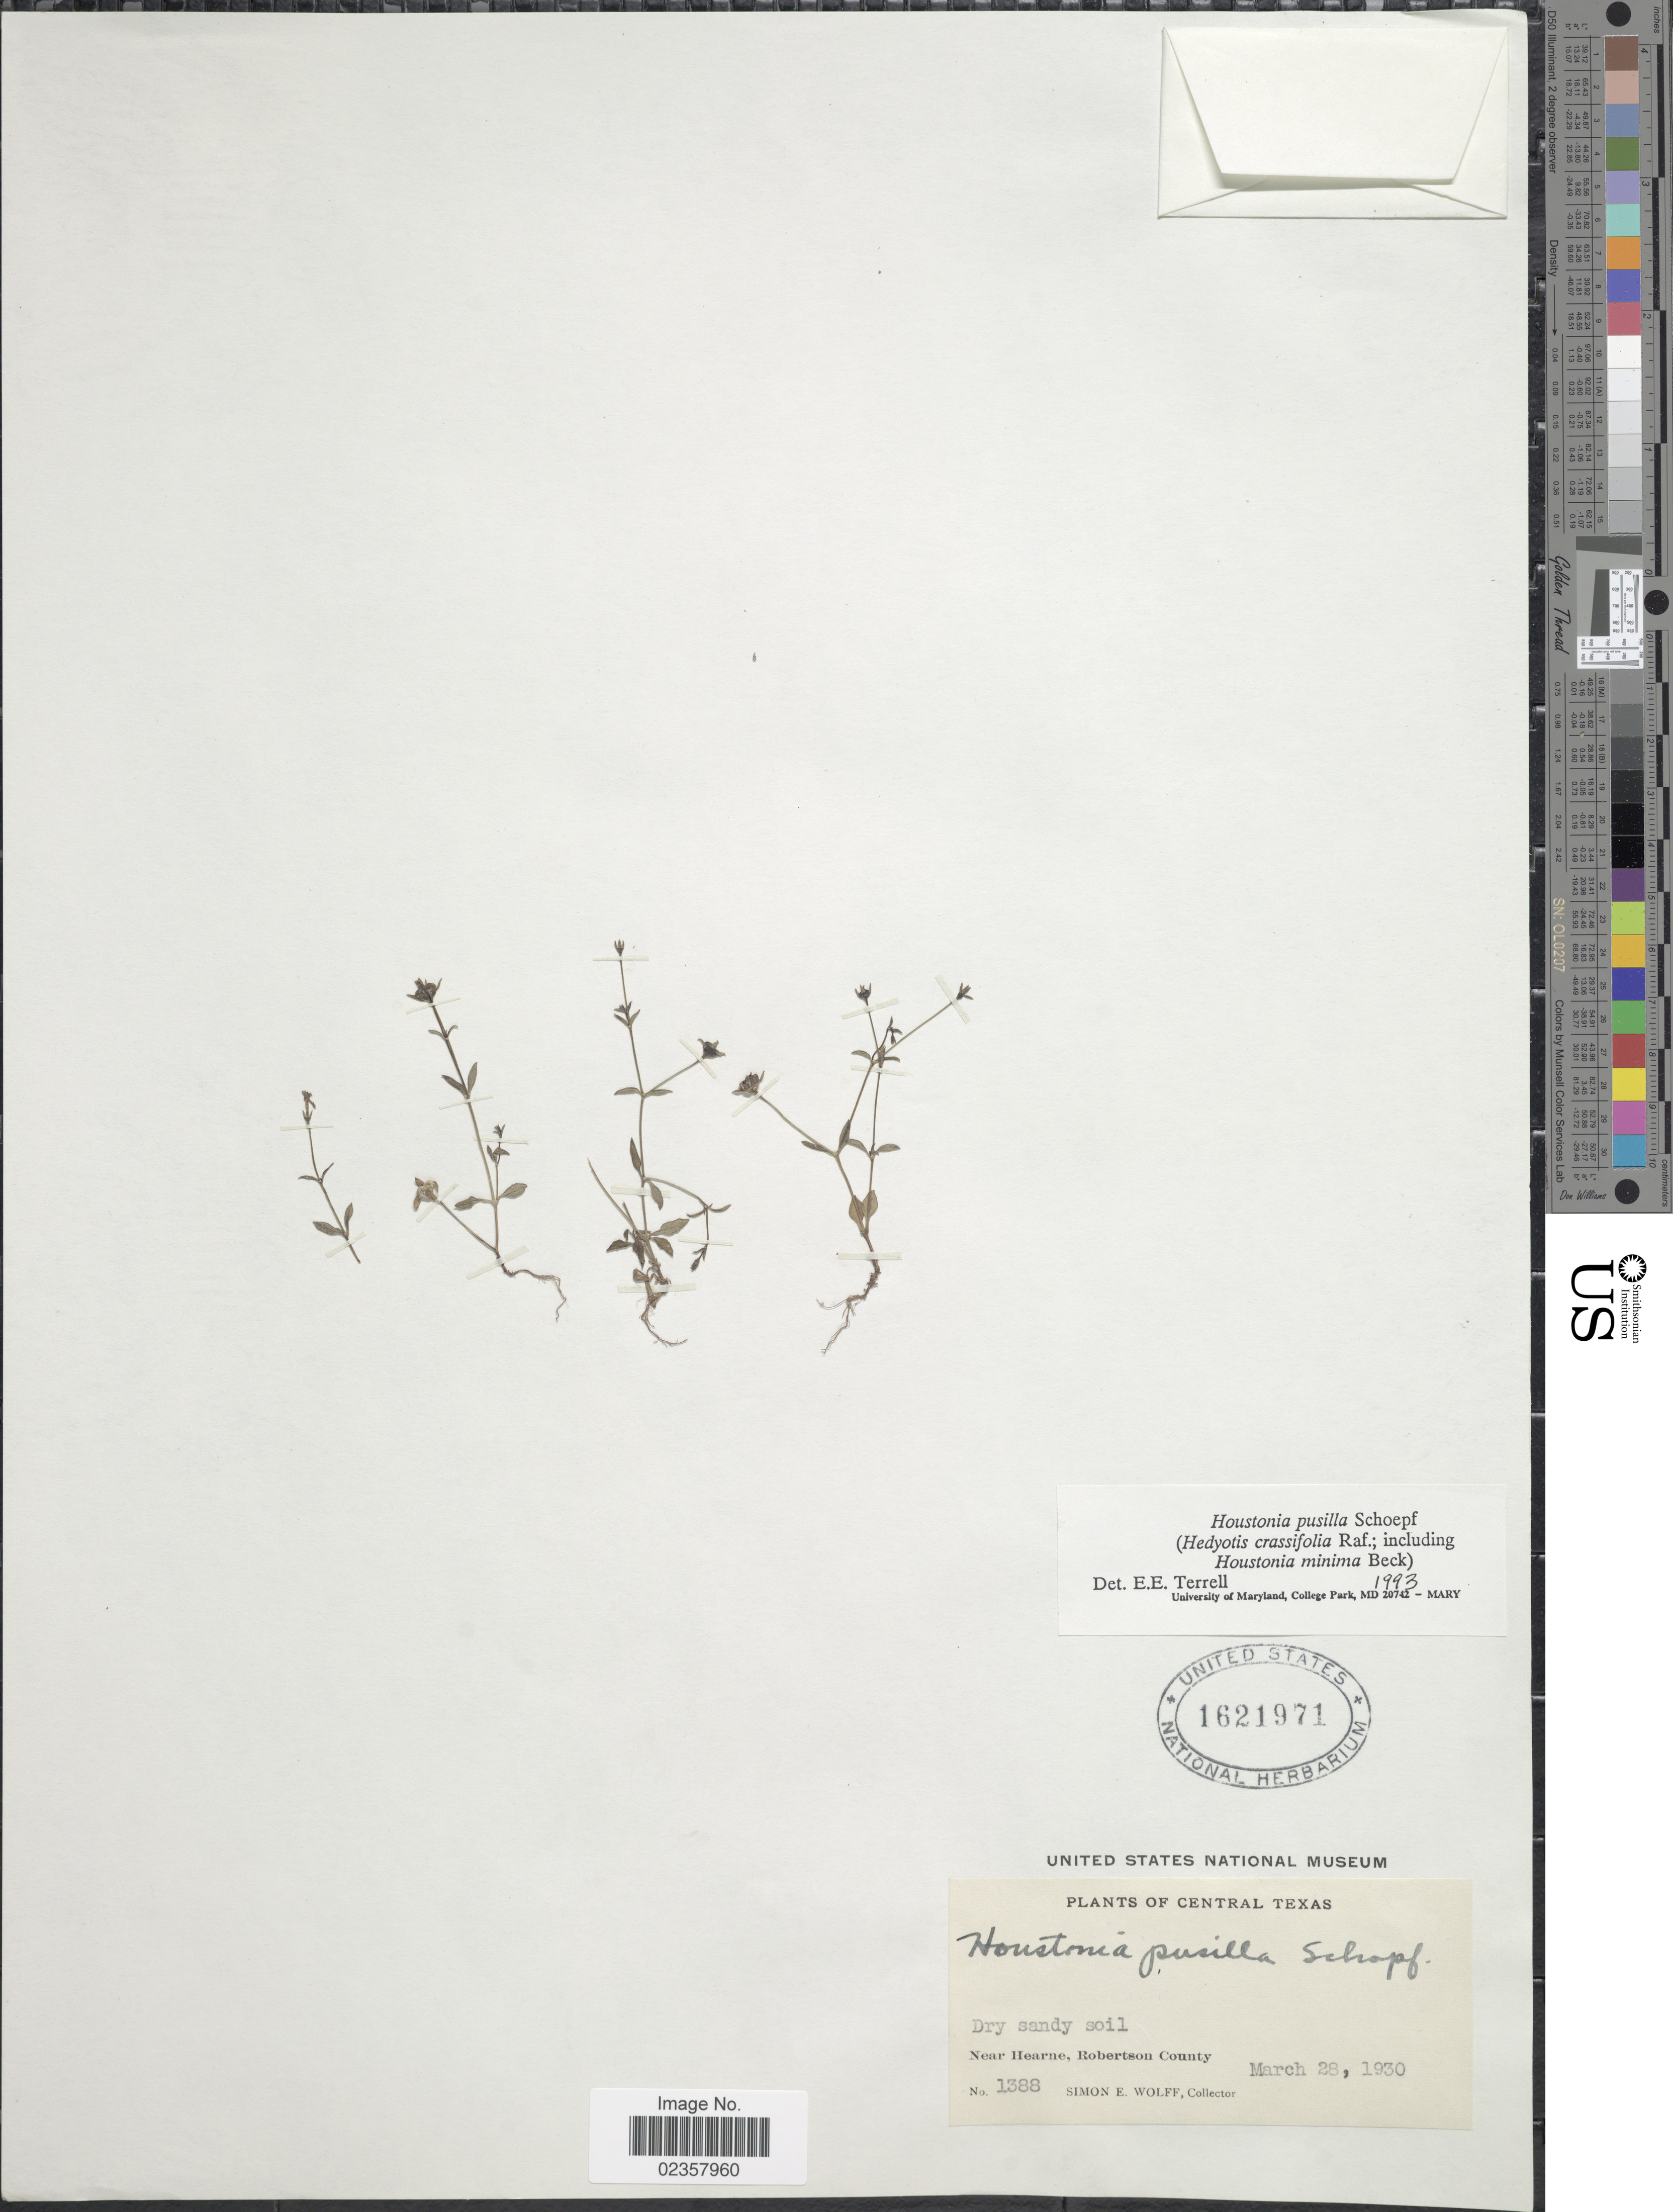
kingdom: Plantae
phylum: Tracheophyta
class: Magnoliopsida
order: Gentianales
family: Rubiaceae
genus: Houstonia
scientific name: Houstonia pusilla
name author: Schoepf.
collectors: S. E. Wolff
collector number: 1388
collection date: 1930-03-28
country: United States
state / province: Texas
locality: Central Texas, Near Hearne, Robertson County.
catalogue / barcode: US 1621971